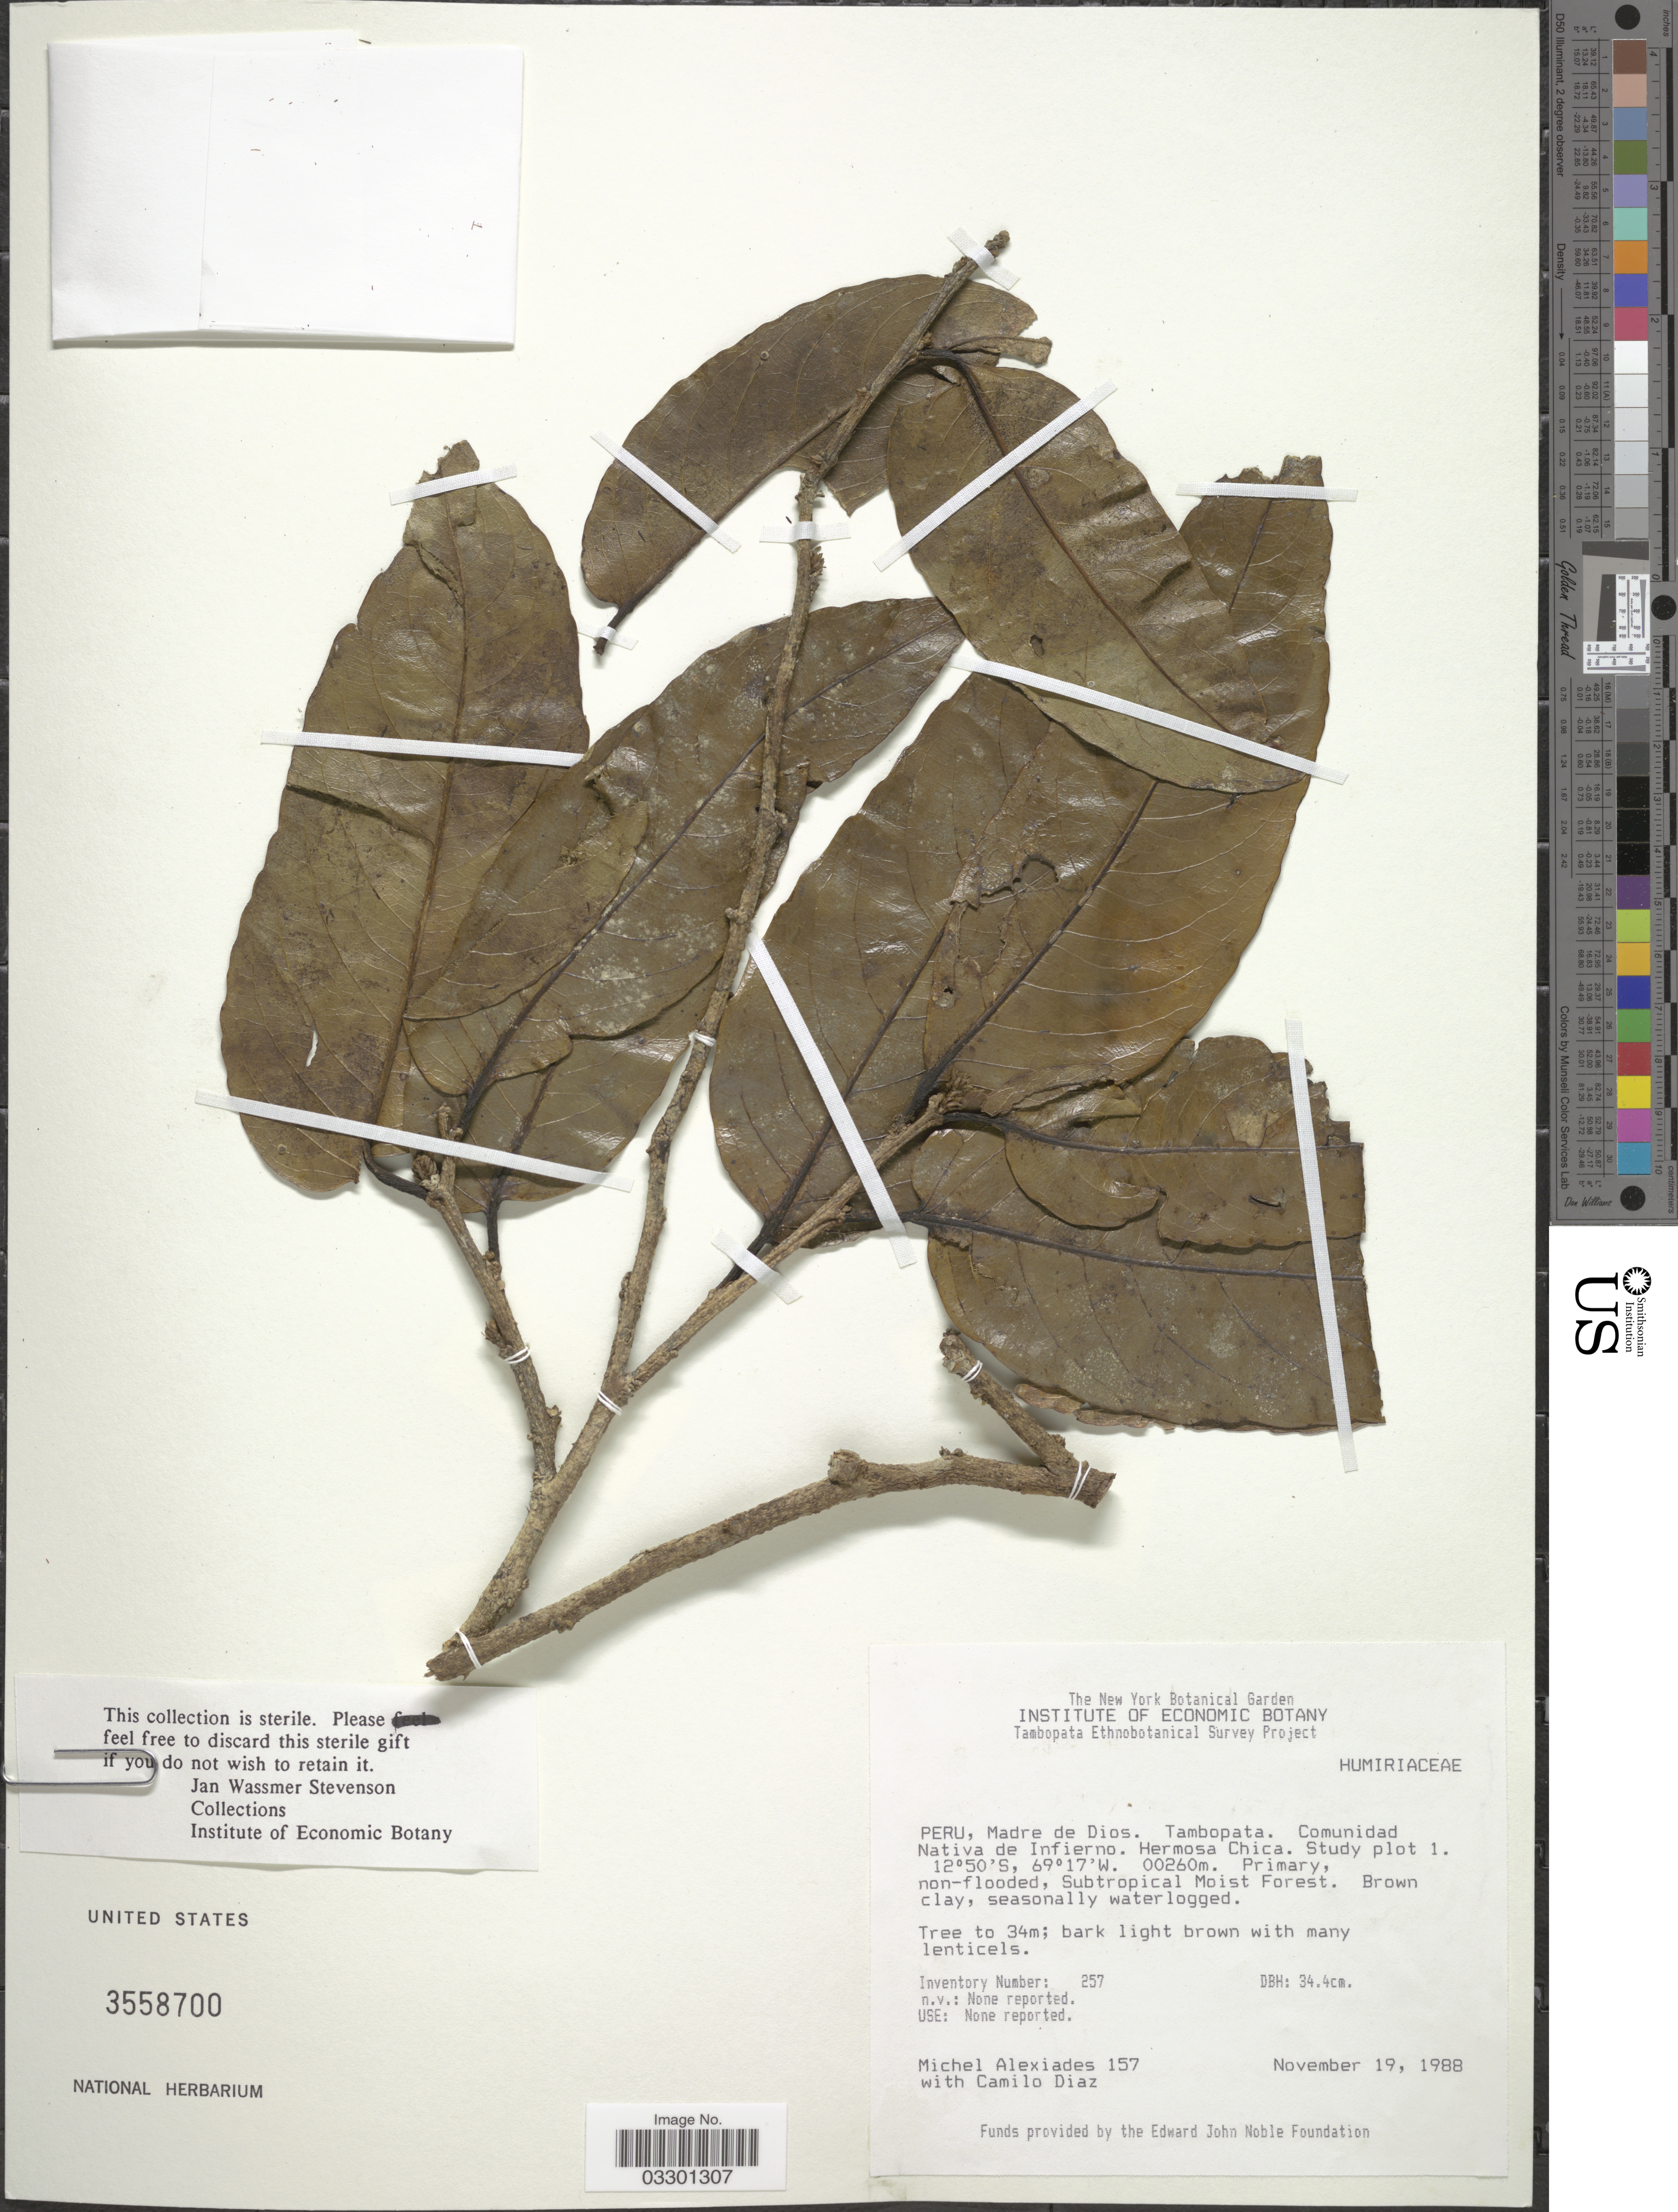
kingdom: Plantae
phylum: Tracheophyta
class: Magnoliopsida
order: Malpighiales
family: Humiriaceae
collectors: M. Alexiades & C. Díaz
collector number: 157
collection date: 1988-11-19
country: Peru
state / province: Madre de Dios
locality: Tambopata. Comunidad Nativa de Infierno. Hermosa Chica. Study plot 1.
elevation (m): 260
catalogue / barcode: US 3558700